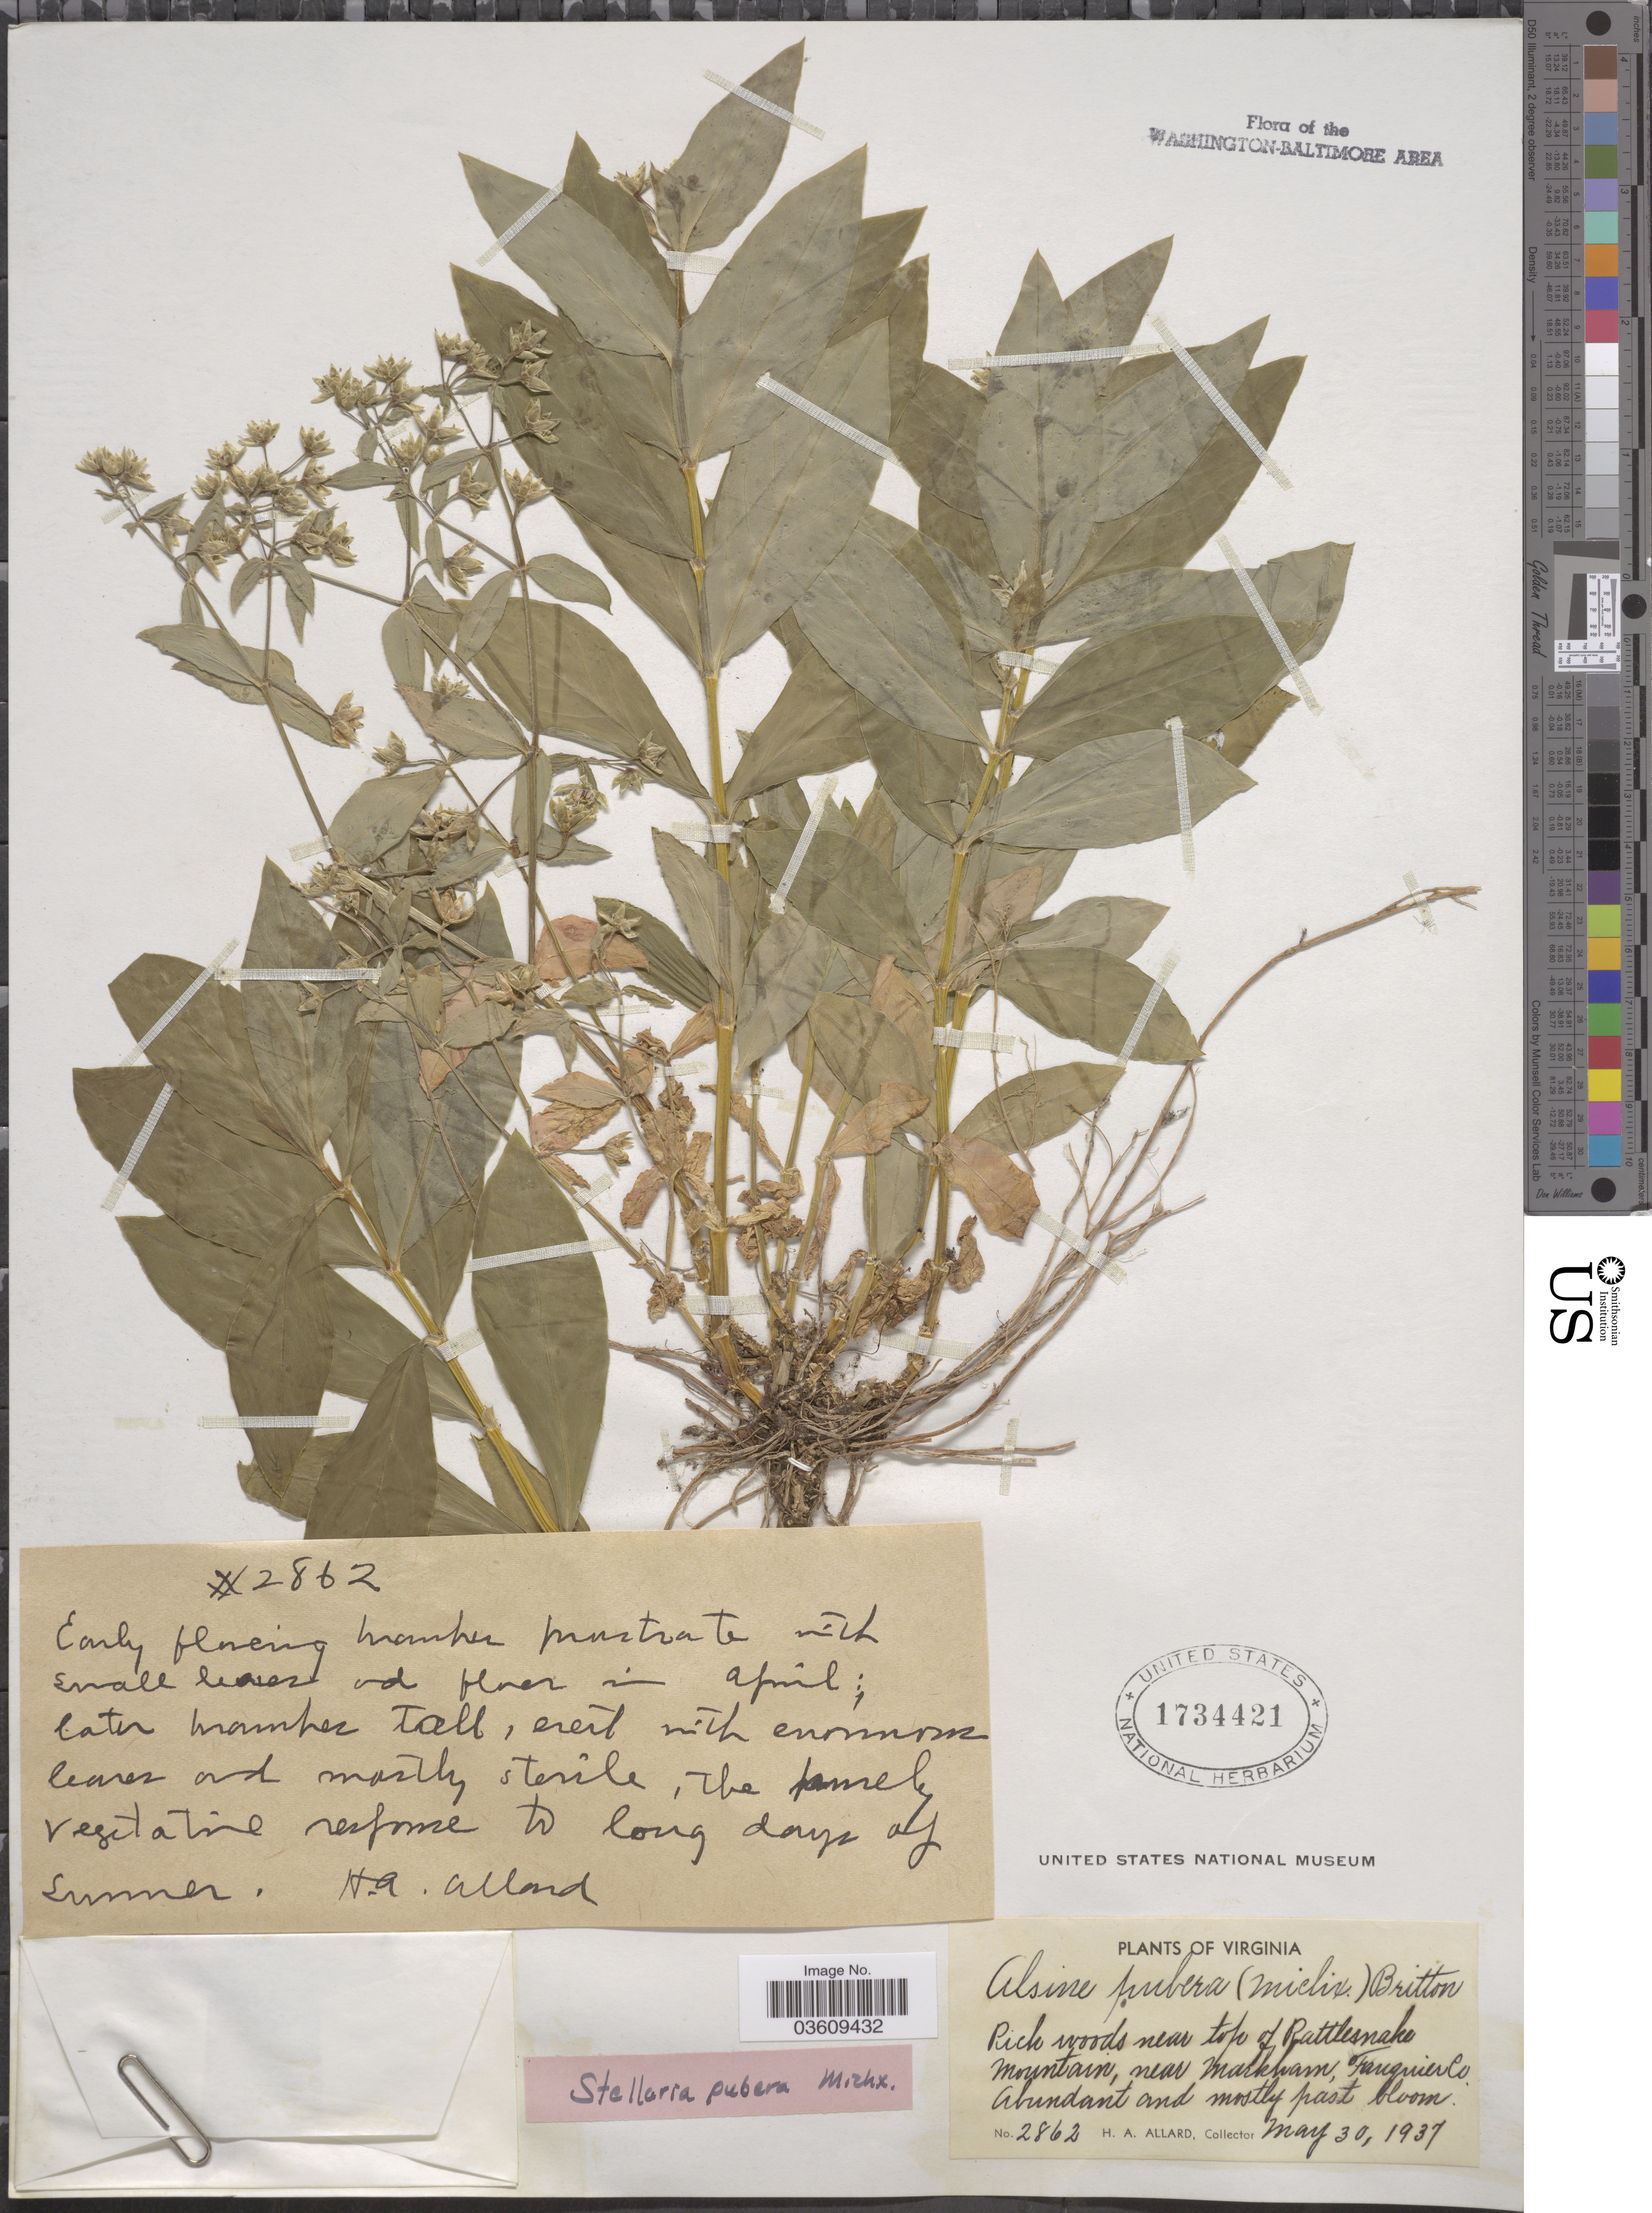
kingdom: Plantae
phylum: Tracheophyta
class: Magnoliopsida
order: Caryophyllales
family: Caryophyllaceae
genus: Stellaria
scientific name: Stellaria pubera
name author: Michx.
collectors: H. A. Allard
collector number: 2862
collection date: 1937-05-30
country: United States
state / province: Virginia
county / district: Fauquier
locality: Rich woods near top of Rattlesnake Mountain, near Markkham, Fauquier Co.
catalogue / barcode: US 1734421